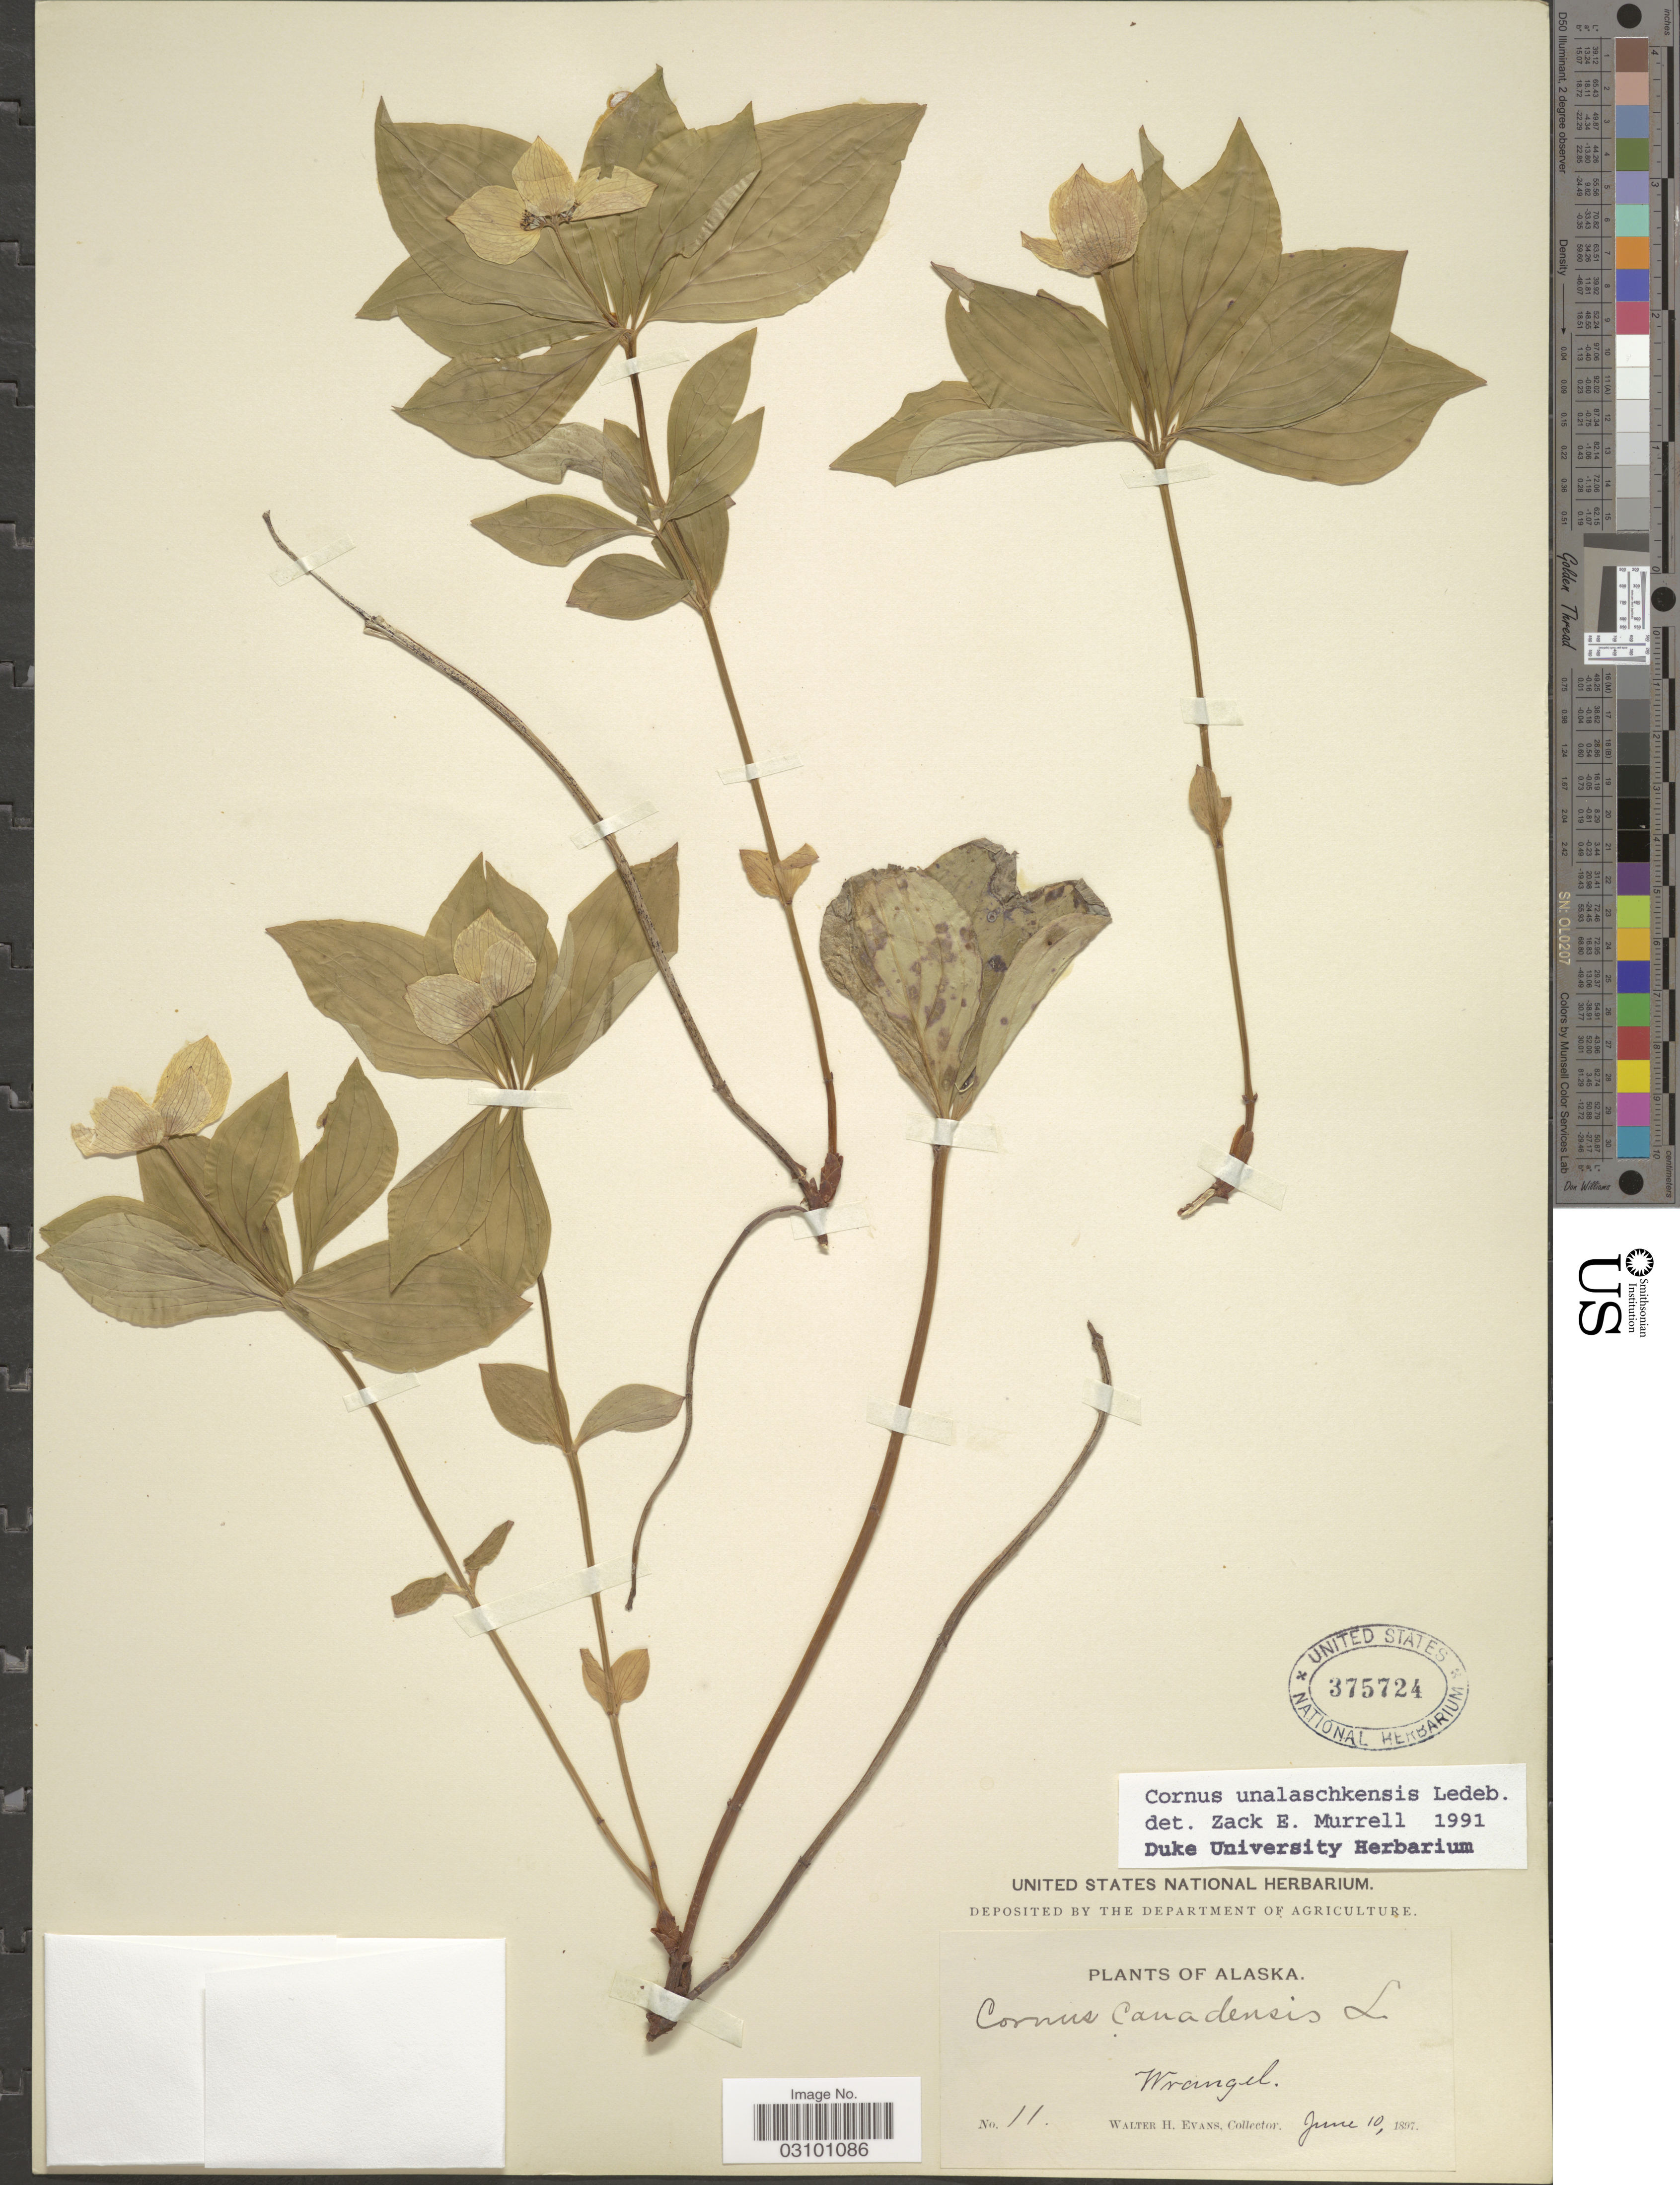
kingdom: Plantae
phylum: Tracheophyta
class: Magnoliopsida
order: Cornales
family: Cornaceae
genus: Cornus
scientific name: Cornus unalaschkensis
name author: Ledeb.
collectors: W. H. Evans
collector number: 11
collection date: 1897-06-10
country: United States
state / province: Alaska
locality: Wrangell.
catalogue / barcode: US 375724